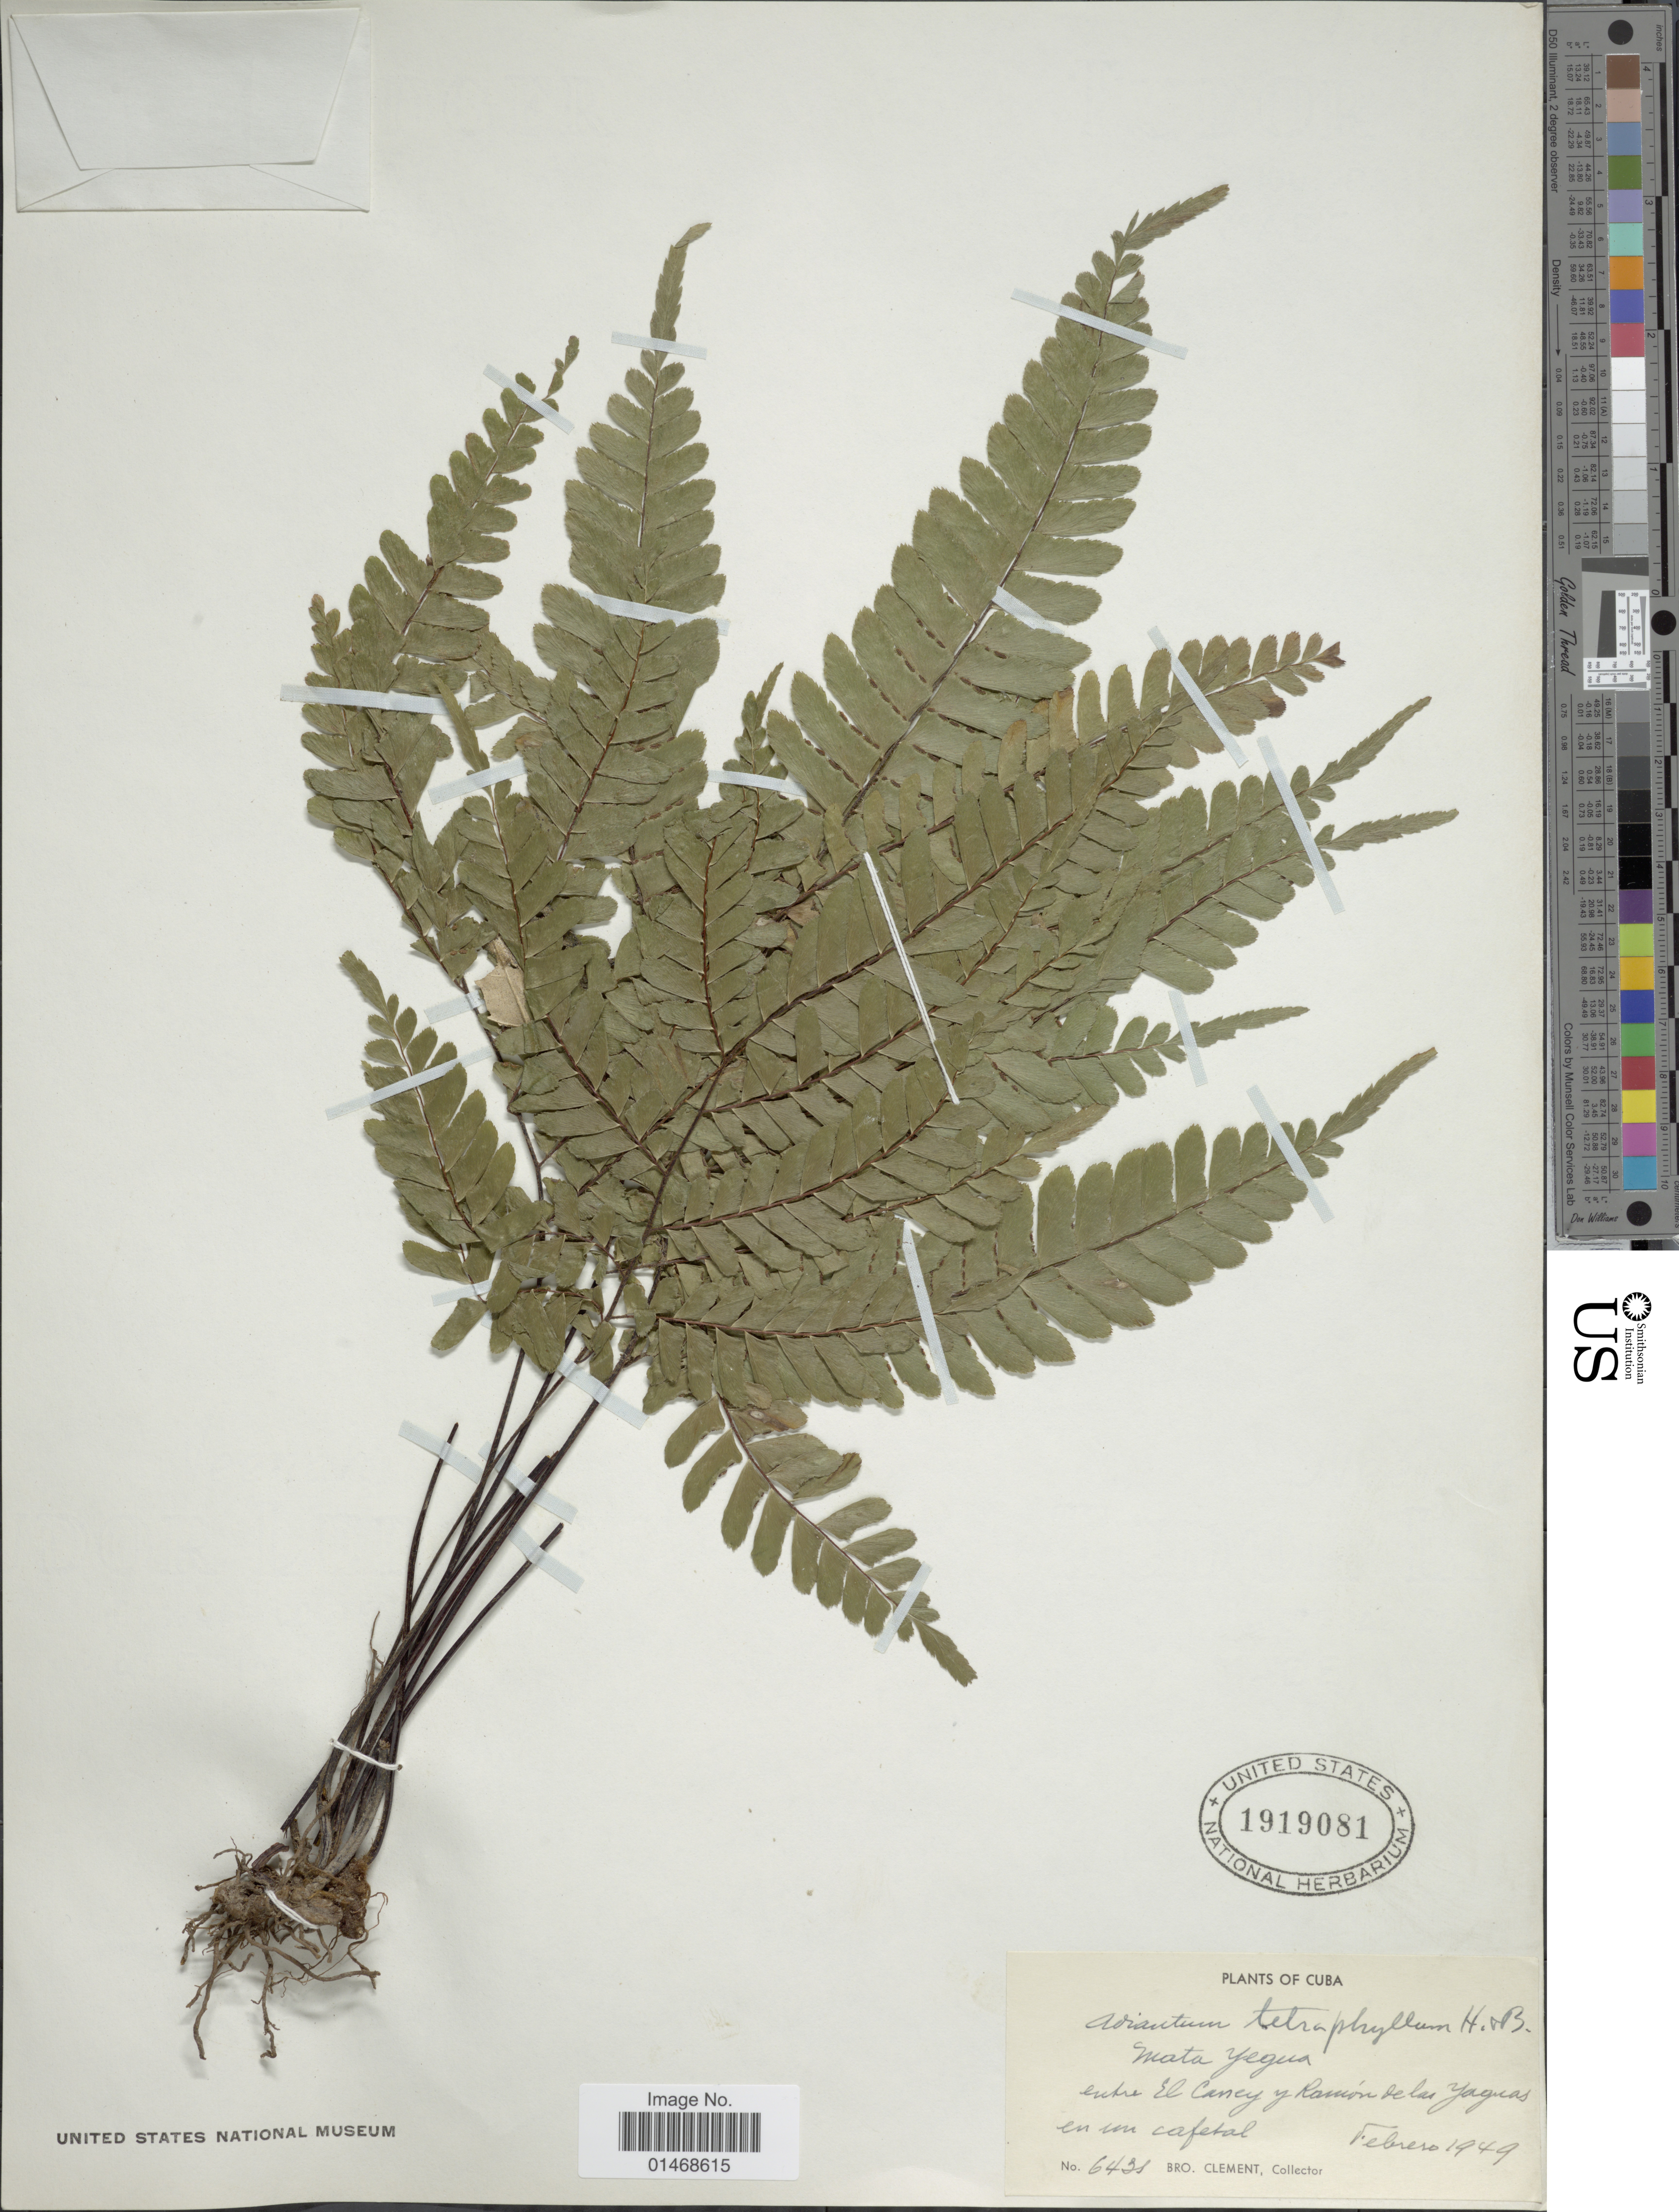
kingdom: Plantae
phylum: Tracheophyta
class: Polypodiopsida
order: Polypodiales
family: Pteridaceae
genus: Adiantum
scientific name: Adiantum cubense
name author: Hook.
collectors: B. Clement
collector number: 6431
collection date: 1949-02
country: Cuba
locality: Mata Yegua, Entre El Cancy y Ramón de las Yaguas en un cafetal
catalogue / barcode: US 1919081